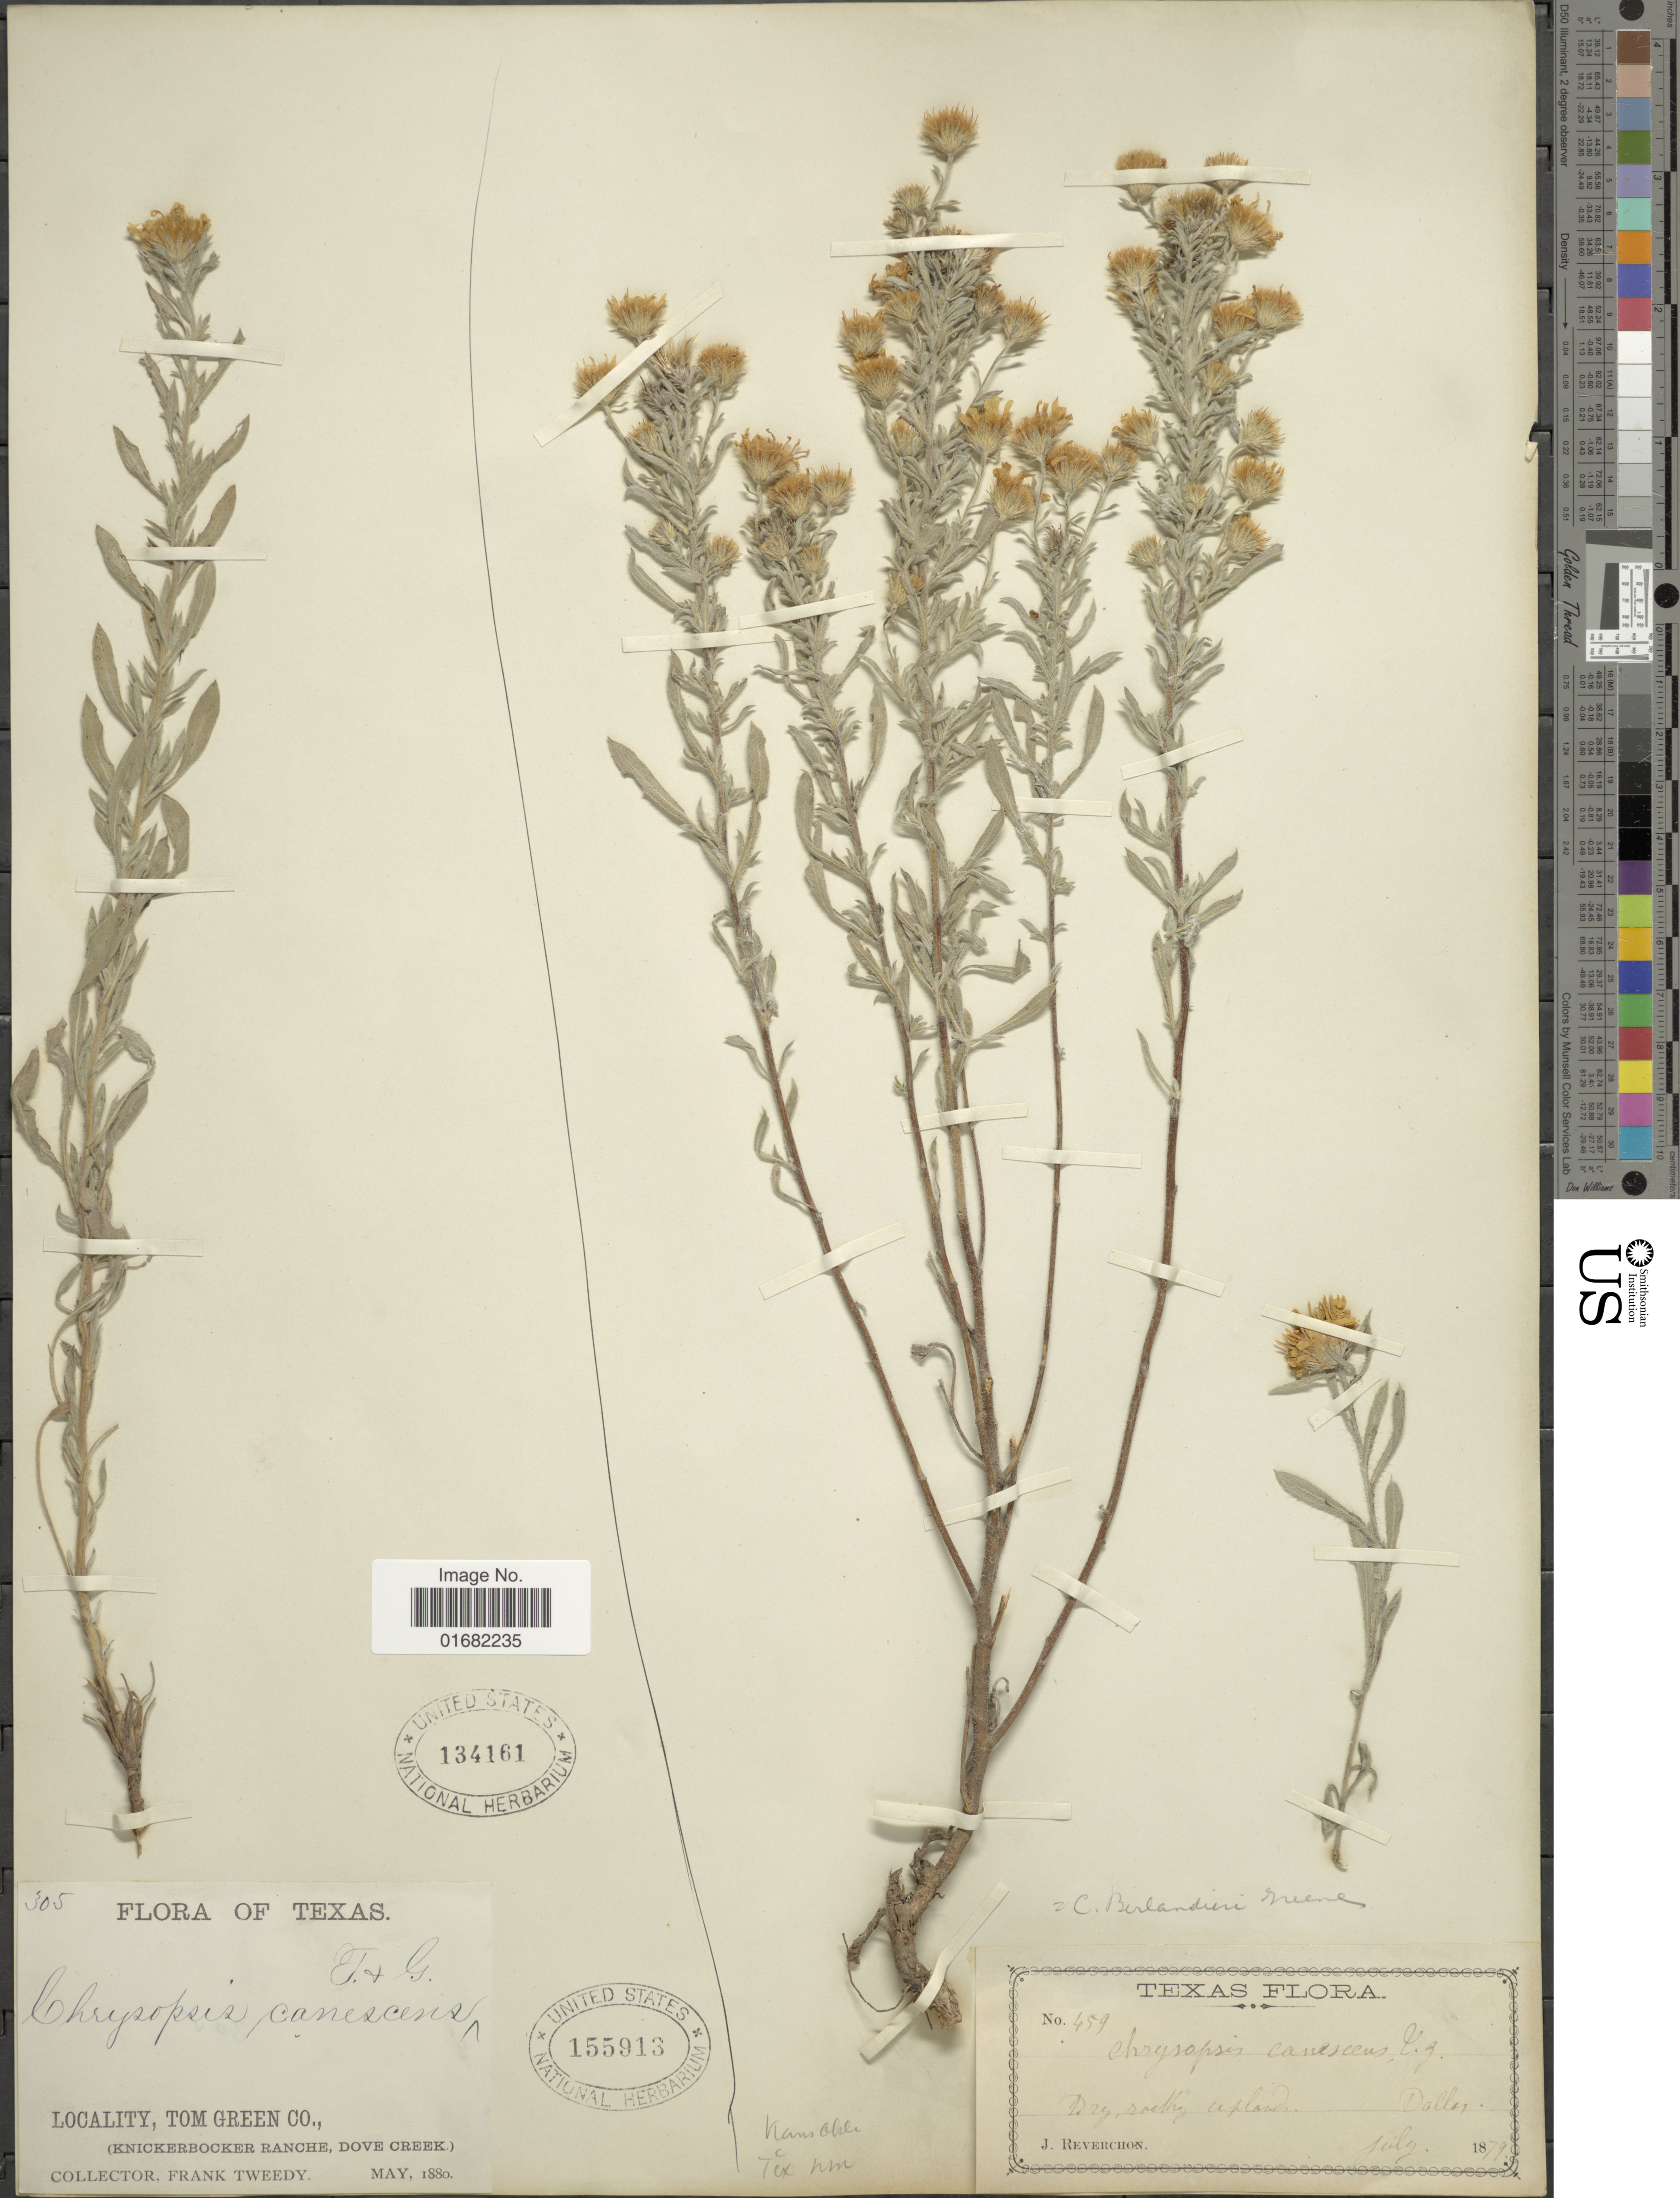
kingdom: Plantae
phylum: Tracheophyta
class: Magnoliopsida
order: Asterales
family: Asteraceae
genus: Heterotheca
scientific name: Heterotheca canescens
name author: (DC.) Shinners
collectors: F. Tweedy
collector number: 305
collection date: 1880-05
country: United States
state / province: Texas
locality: Tom Green Co., (Knickerborder Ranche, Dove Creek)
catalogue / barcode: US 134161-2